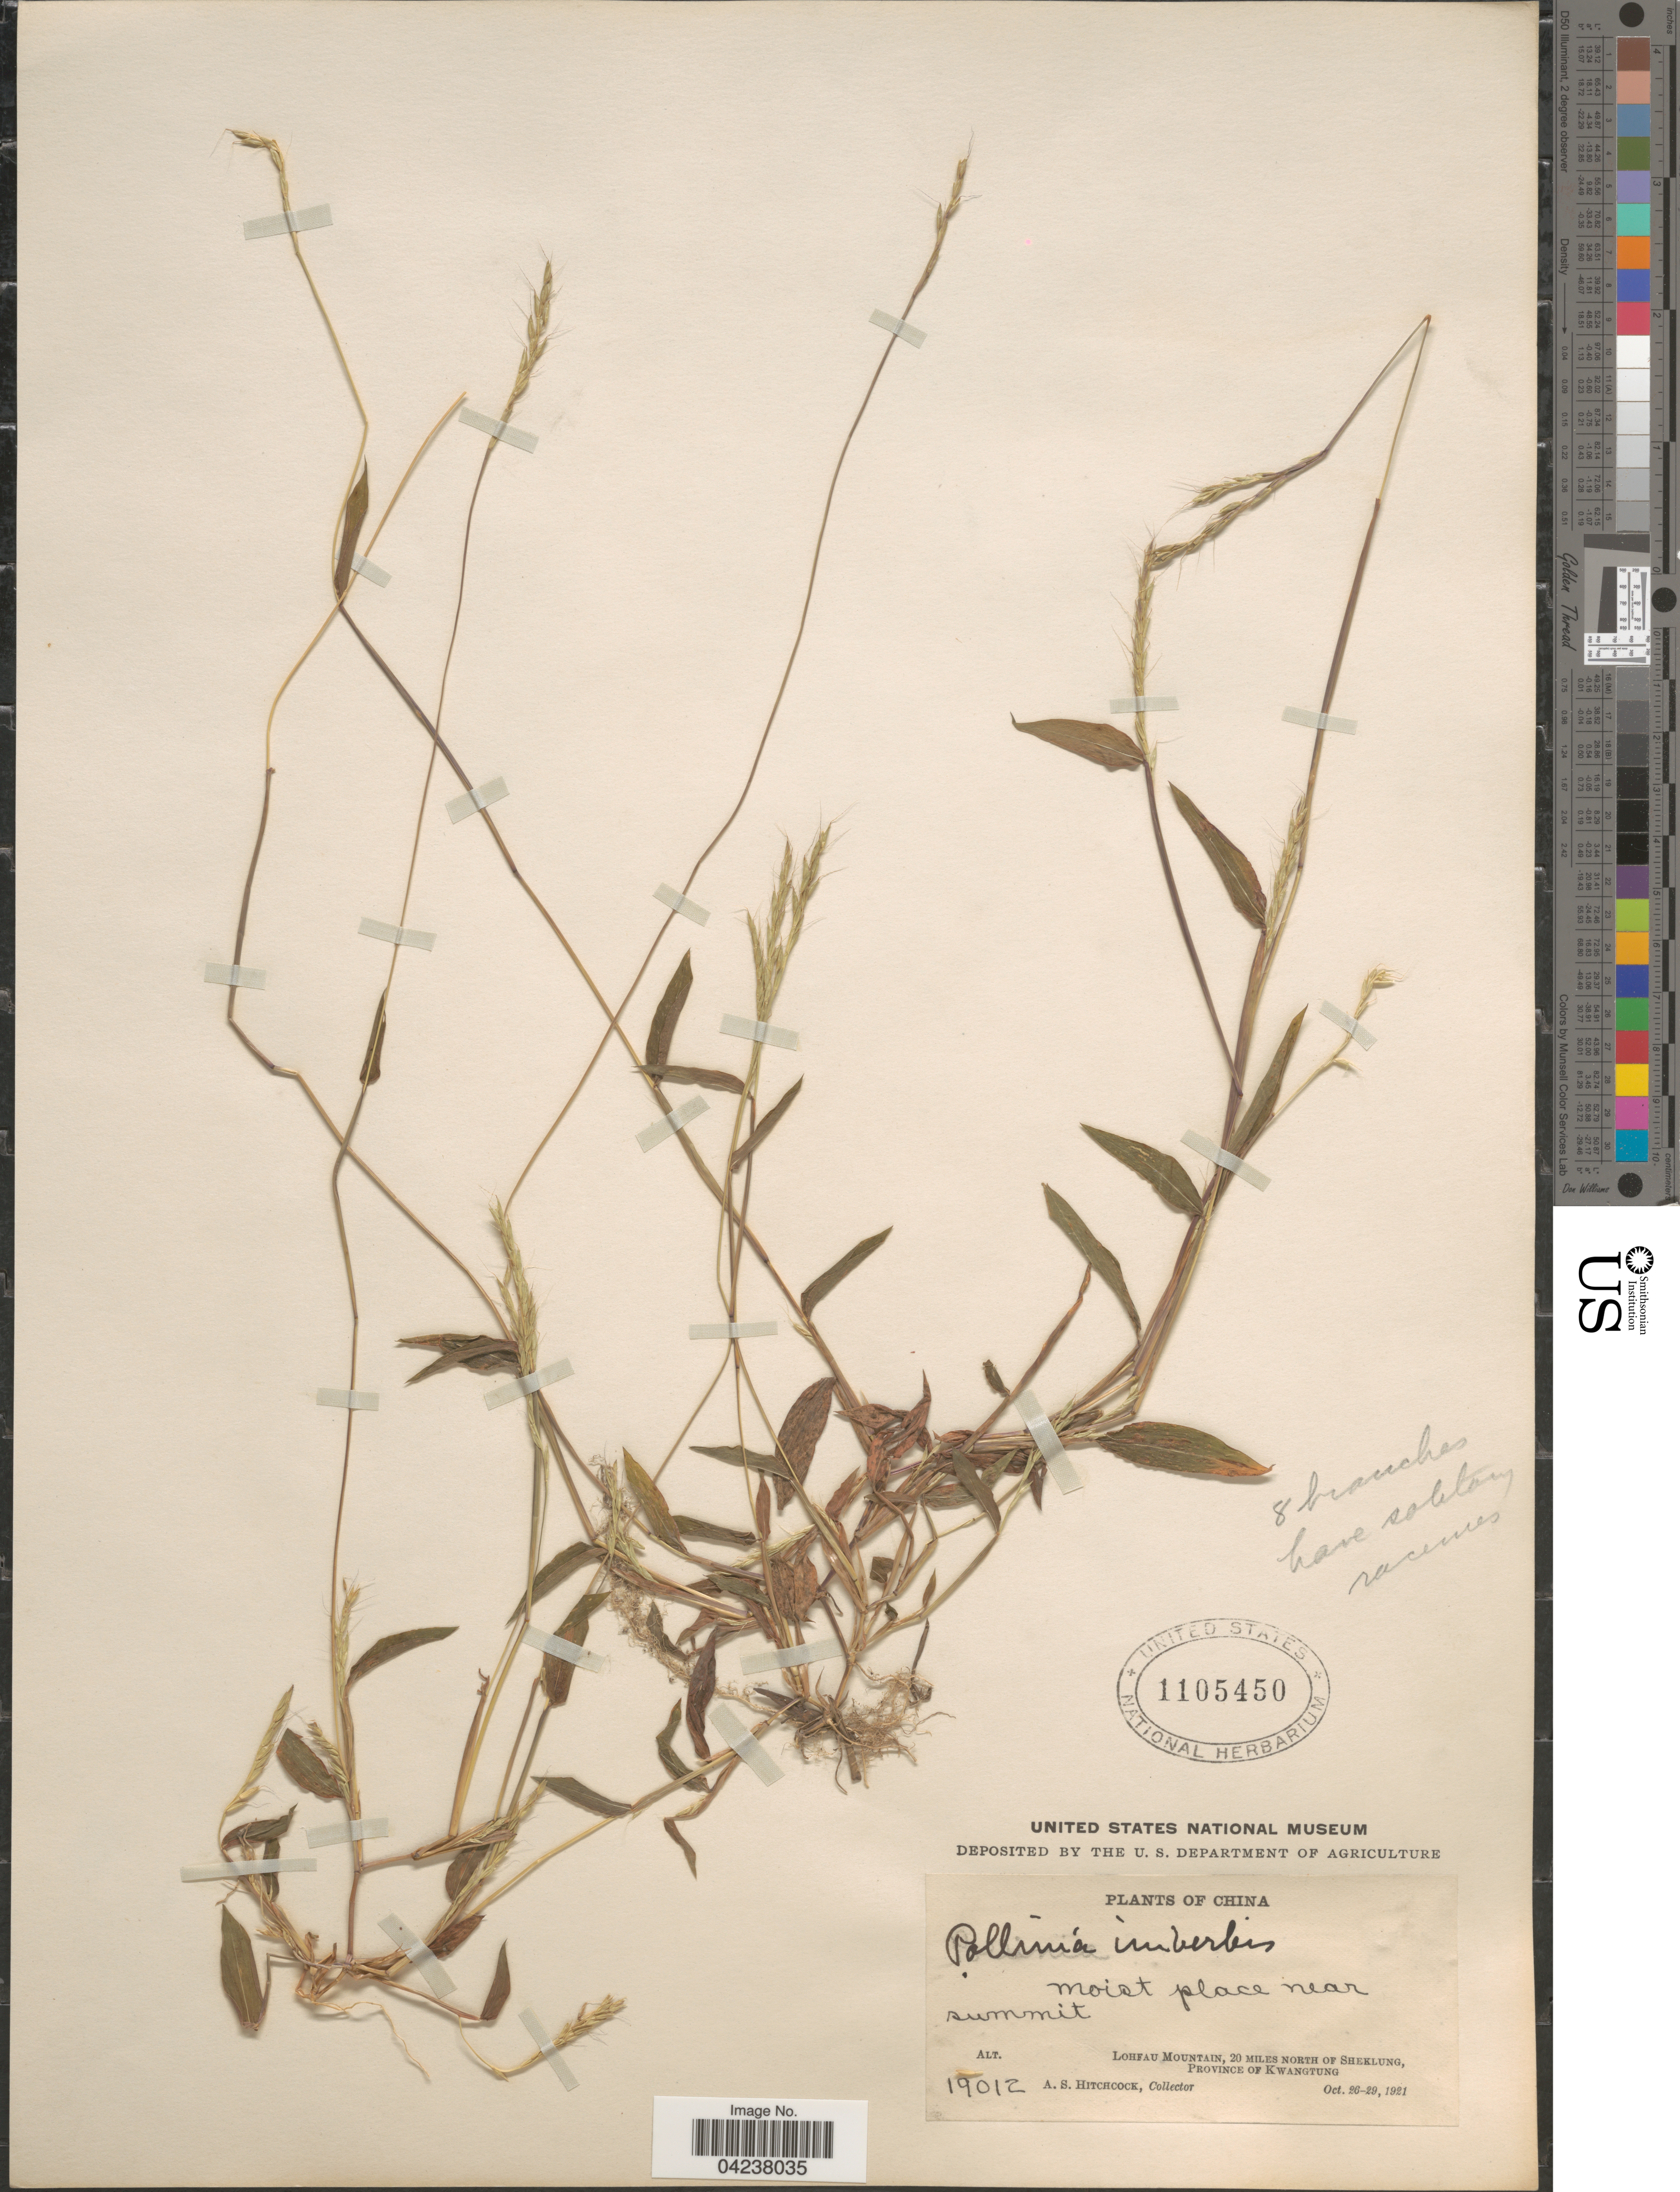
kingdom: Plantae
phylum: Tracheophyta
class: Liliopsida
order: Poales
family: Poaceae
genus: Microstegium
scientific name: Microstegium vimineum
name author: (Trin.) A. Camus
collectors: A. S. Hitchcock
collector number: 19012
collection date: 1921-10-26/1921-10-29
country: China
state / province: Guangdong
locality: Lohfau Mountain, 20 miles North of Sheklung, Province of Kwangtung.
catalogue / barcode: US 1105450